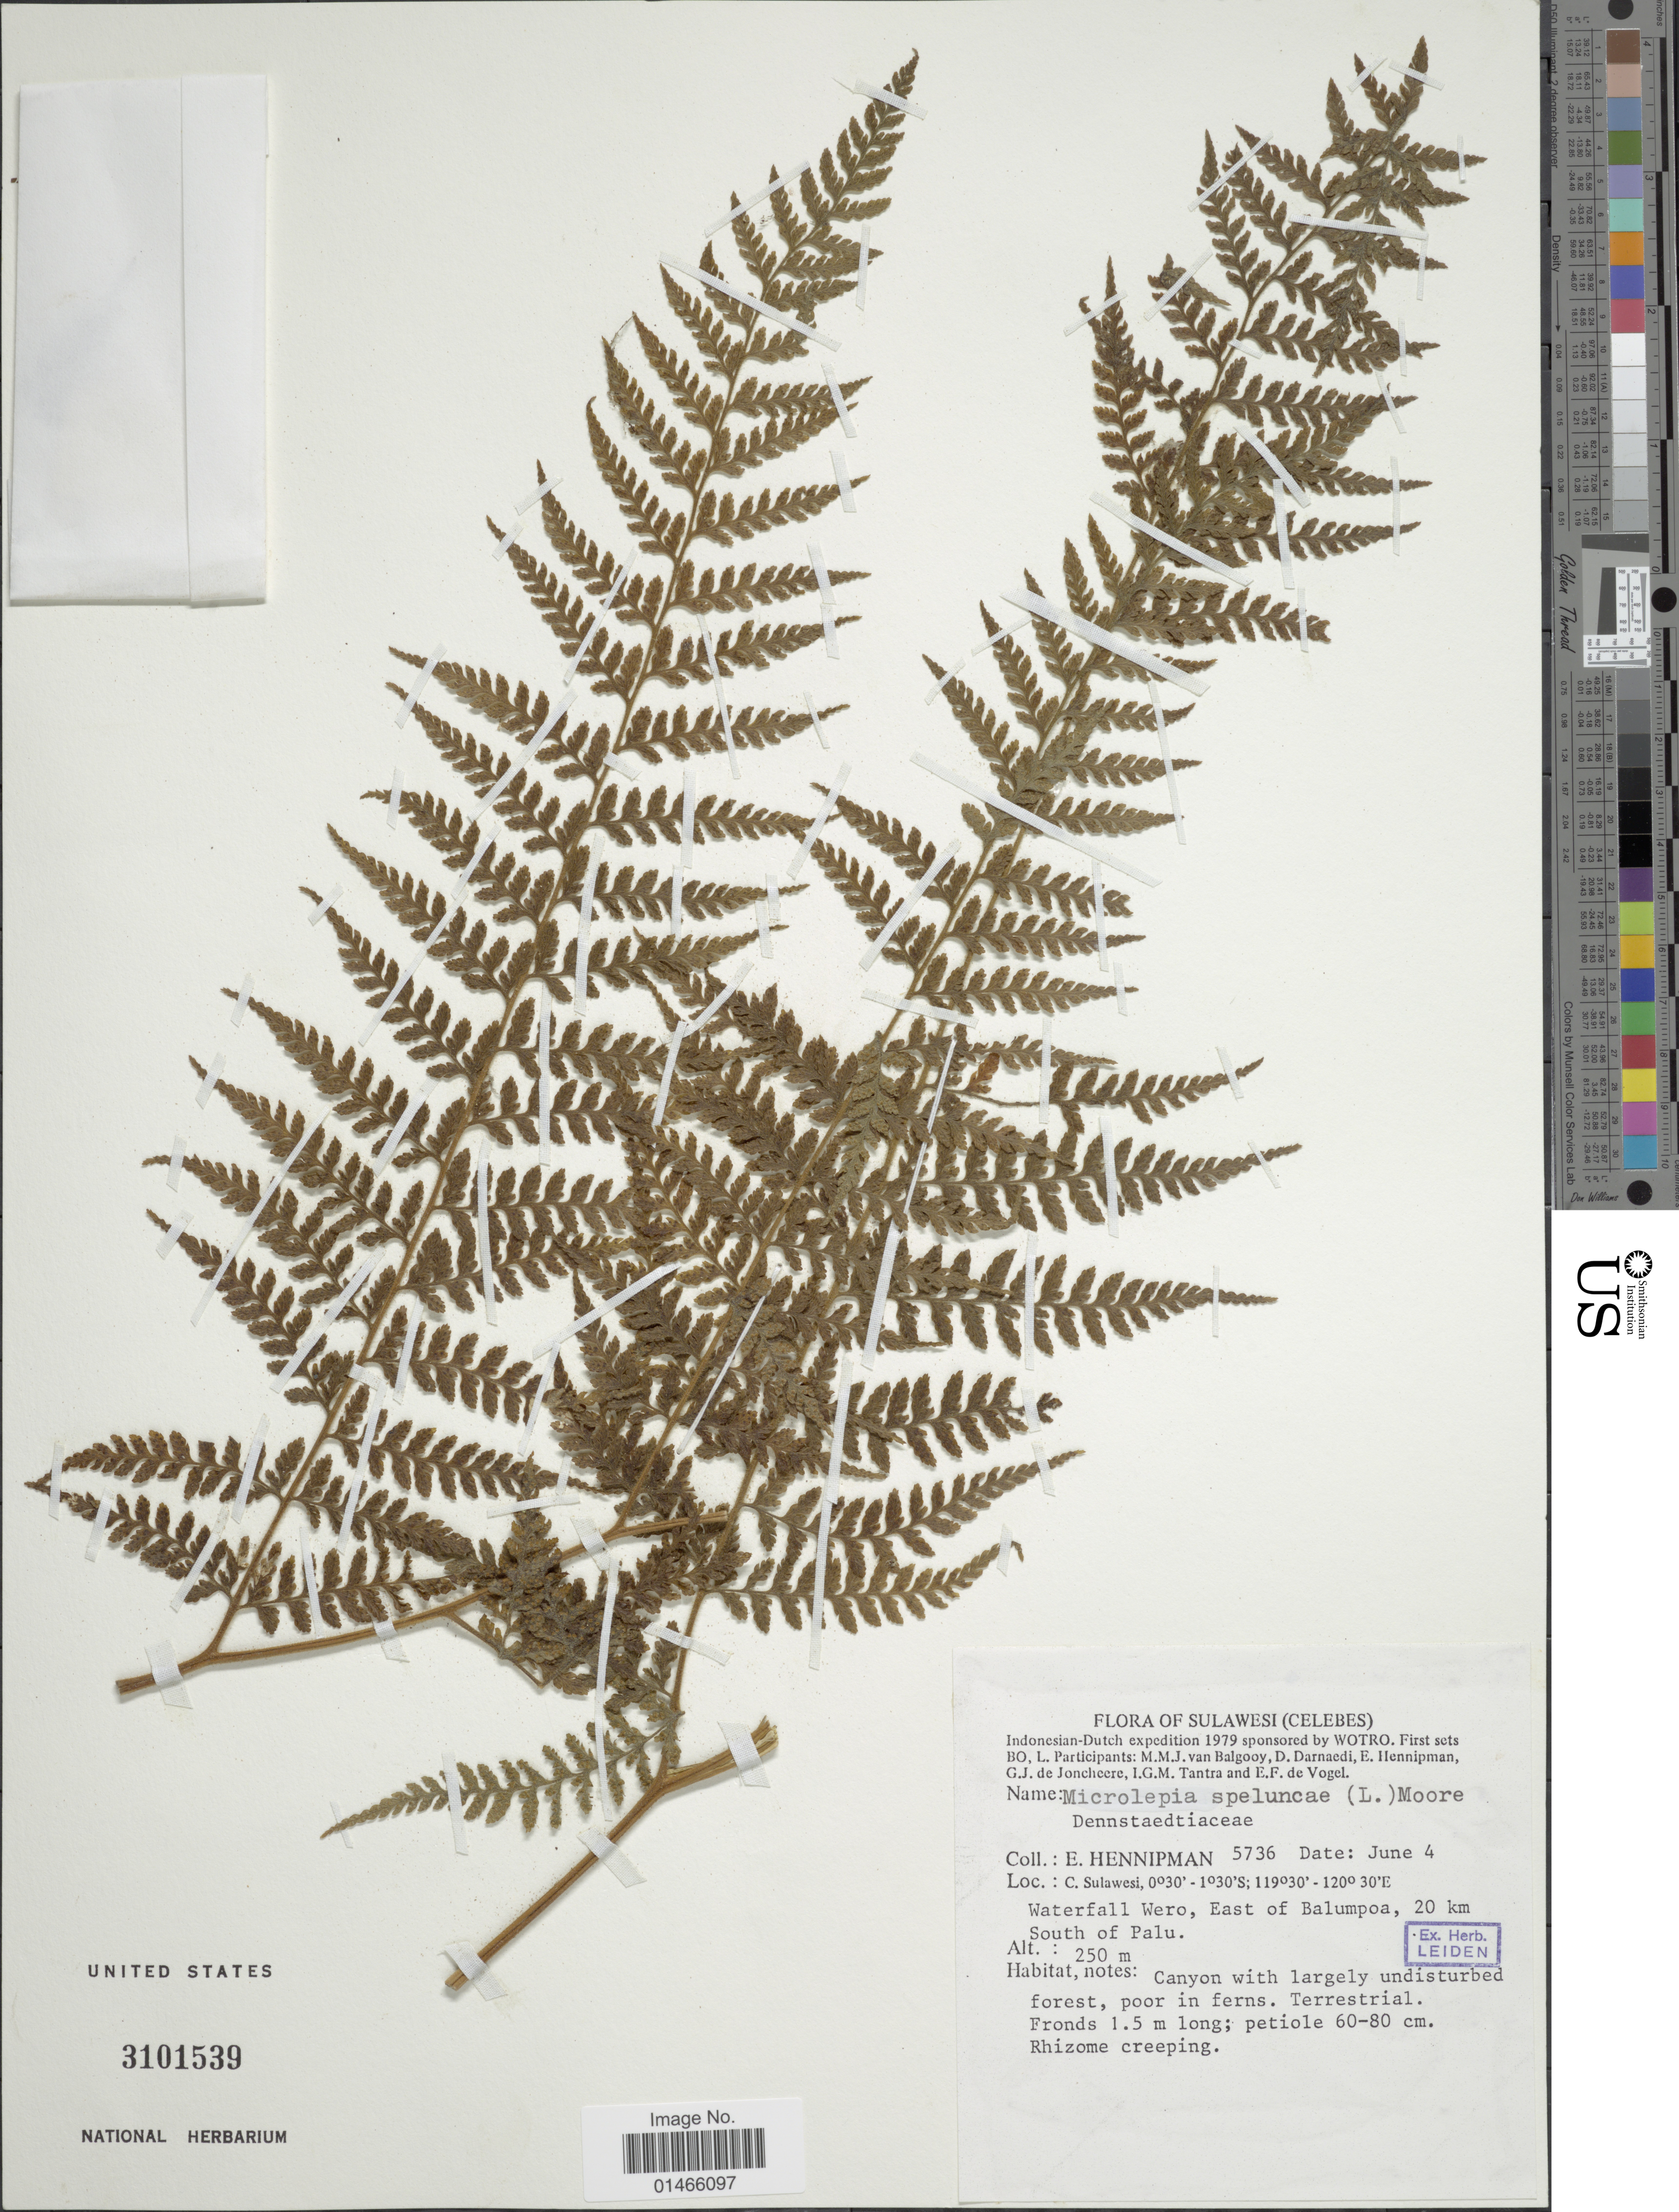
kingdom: Plantae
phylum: Tracheophyta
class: Polypodiopsida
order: Polypodiales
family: Dennstaedtiaceae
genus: Microlepia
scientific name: Microlepia speluncae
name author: (L.) T. Moore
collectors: E. Hennipman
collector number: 5736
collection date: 1979-06-04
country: Indonesia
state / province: Sulawesi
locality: C. Sulawesi, Waterfall Wero, East of Balumpoa, 20 km South of Palu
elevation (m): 250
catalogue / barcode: US 3101539